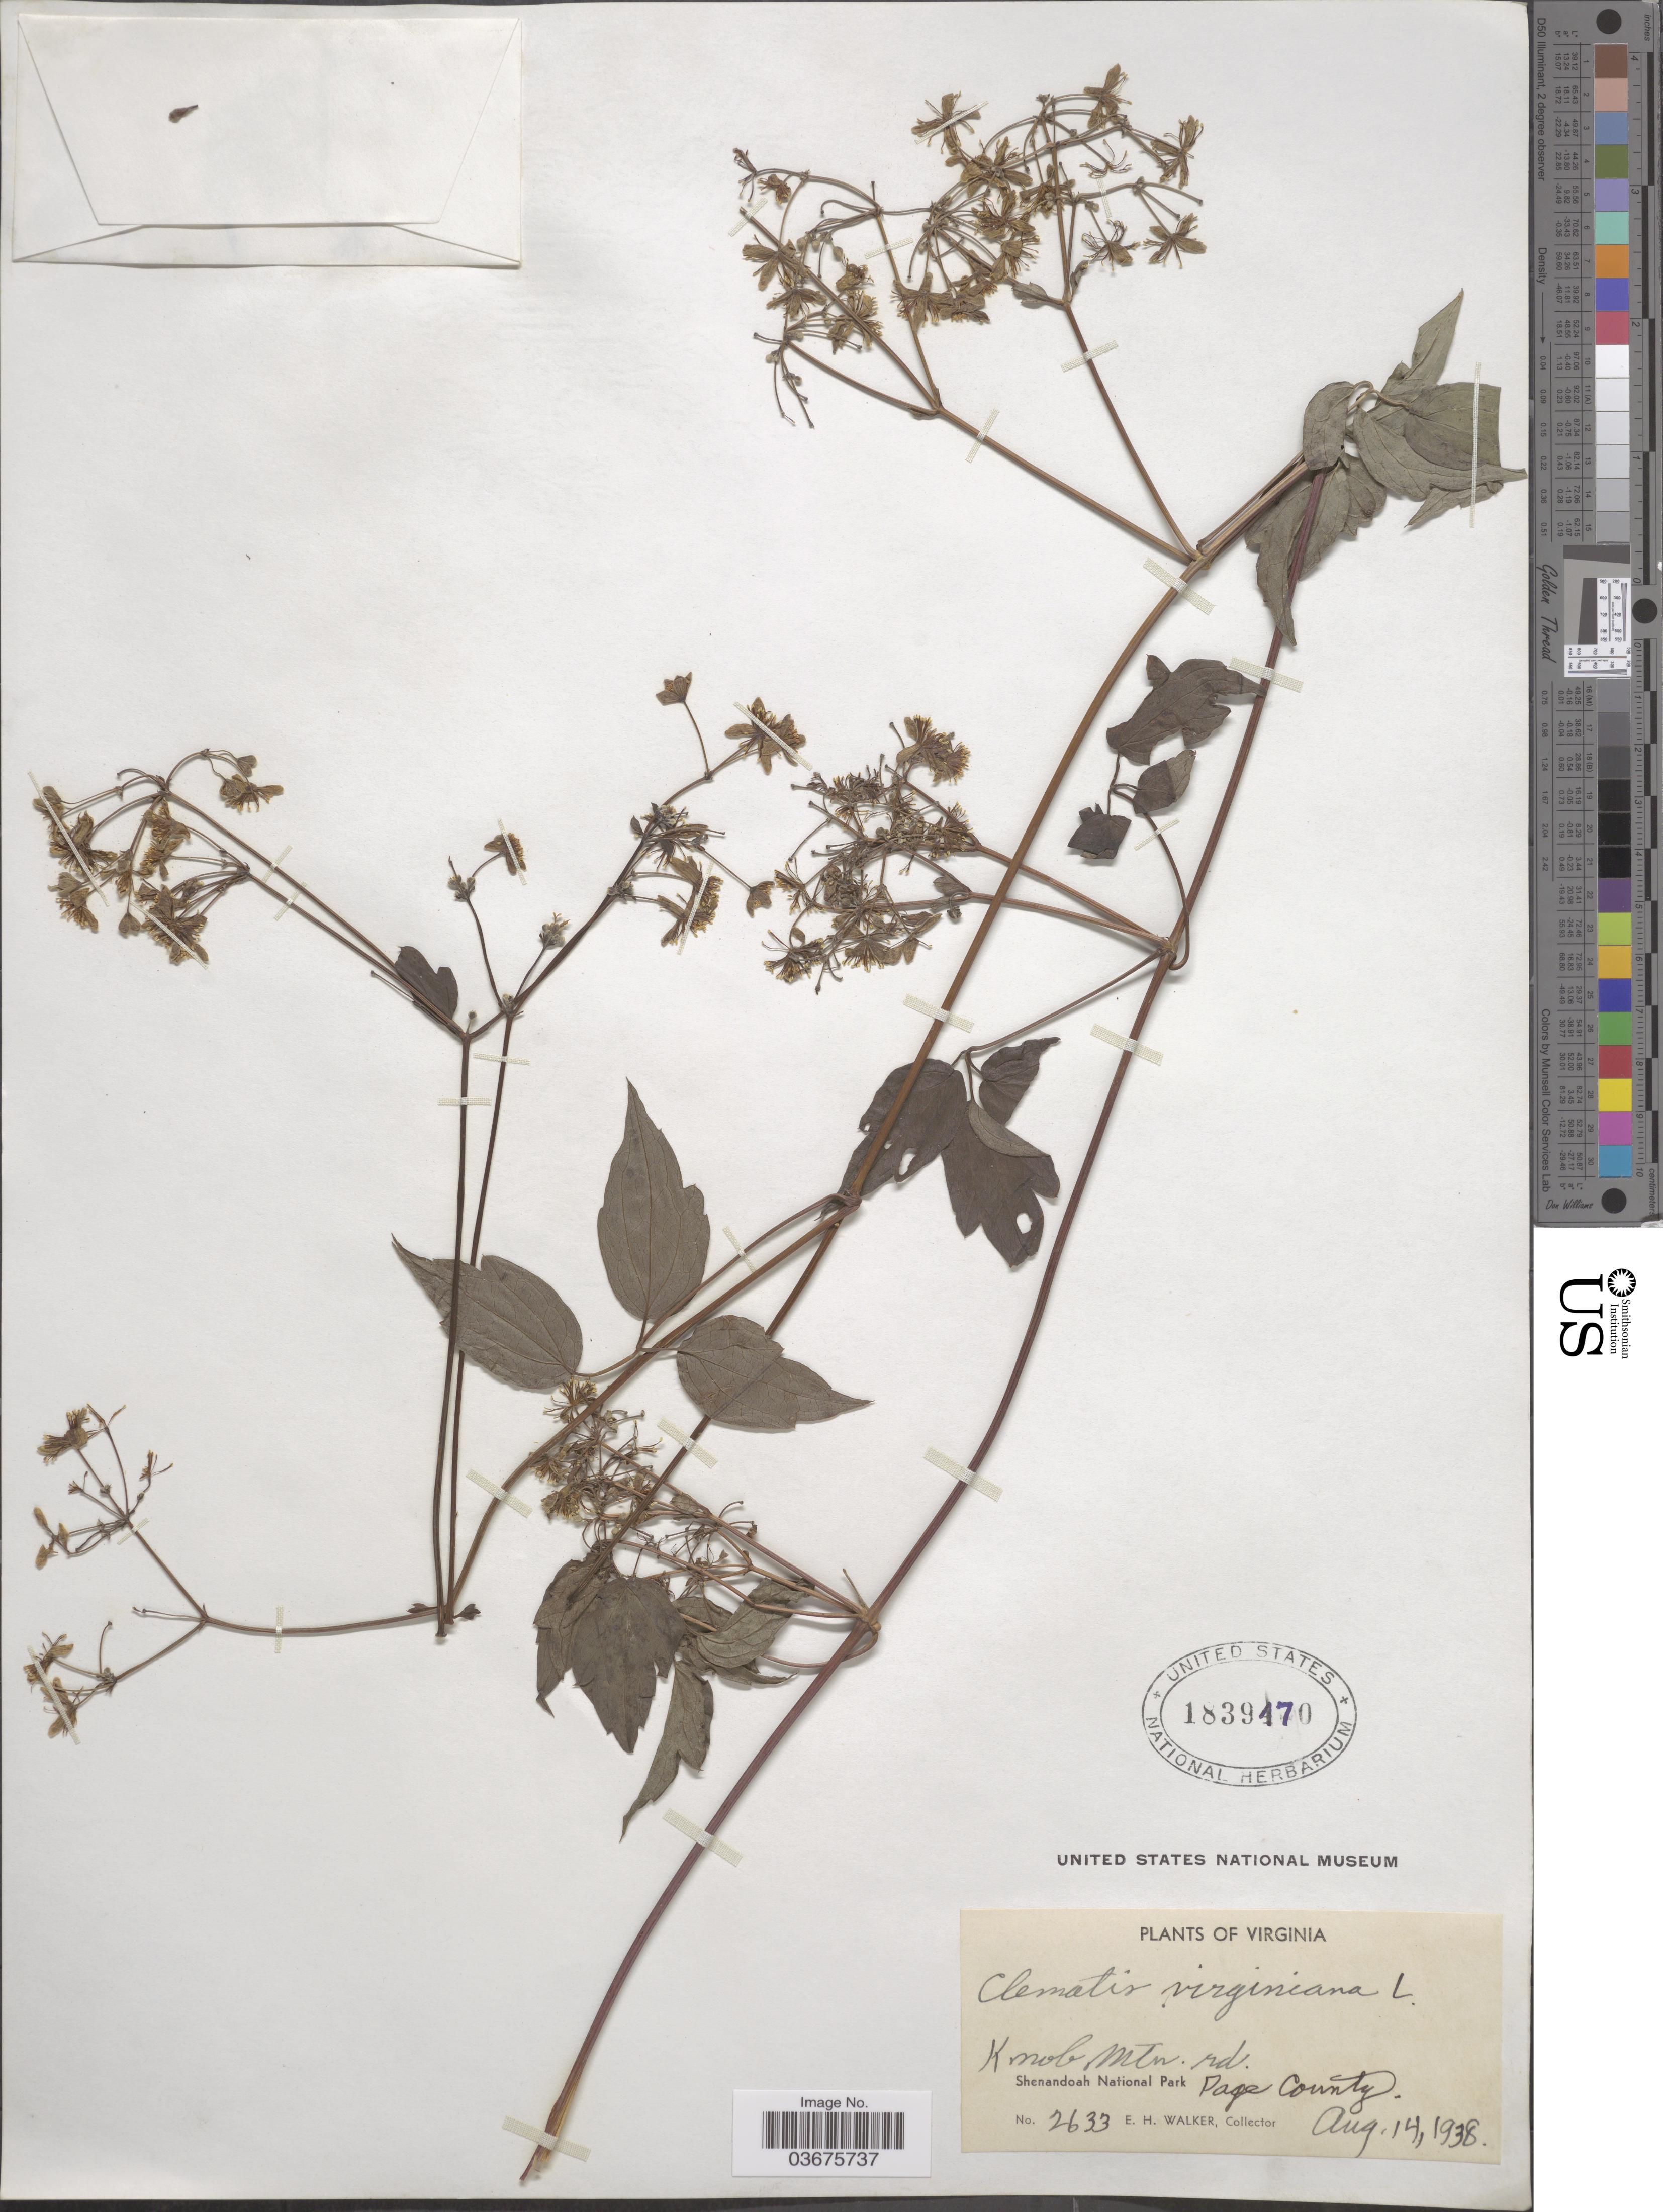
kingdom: Plantae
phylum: Tracheophyta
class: Magnoliopsida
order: Ranunculales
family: Ranunculaceae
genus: Clematis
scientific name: Clematis virginiana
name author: L.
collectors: E. H. Walker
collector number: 2633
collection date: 1938-08-14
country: United States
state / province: Virginia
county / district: Page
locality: Knob Mtn. rd. Shenandoah National Park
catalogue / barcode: US 1839170